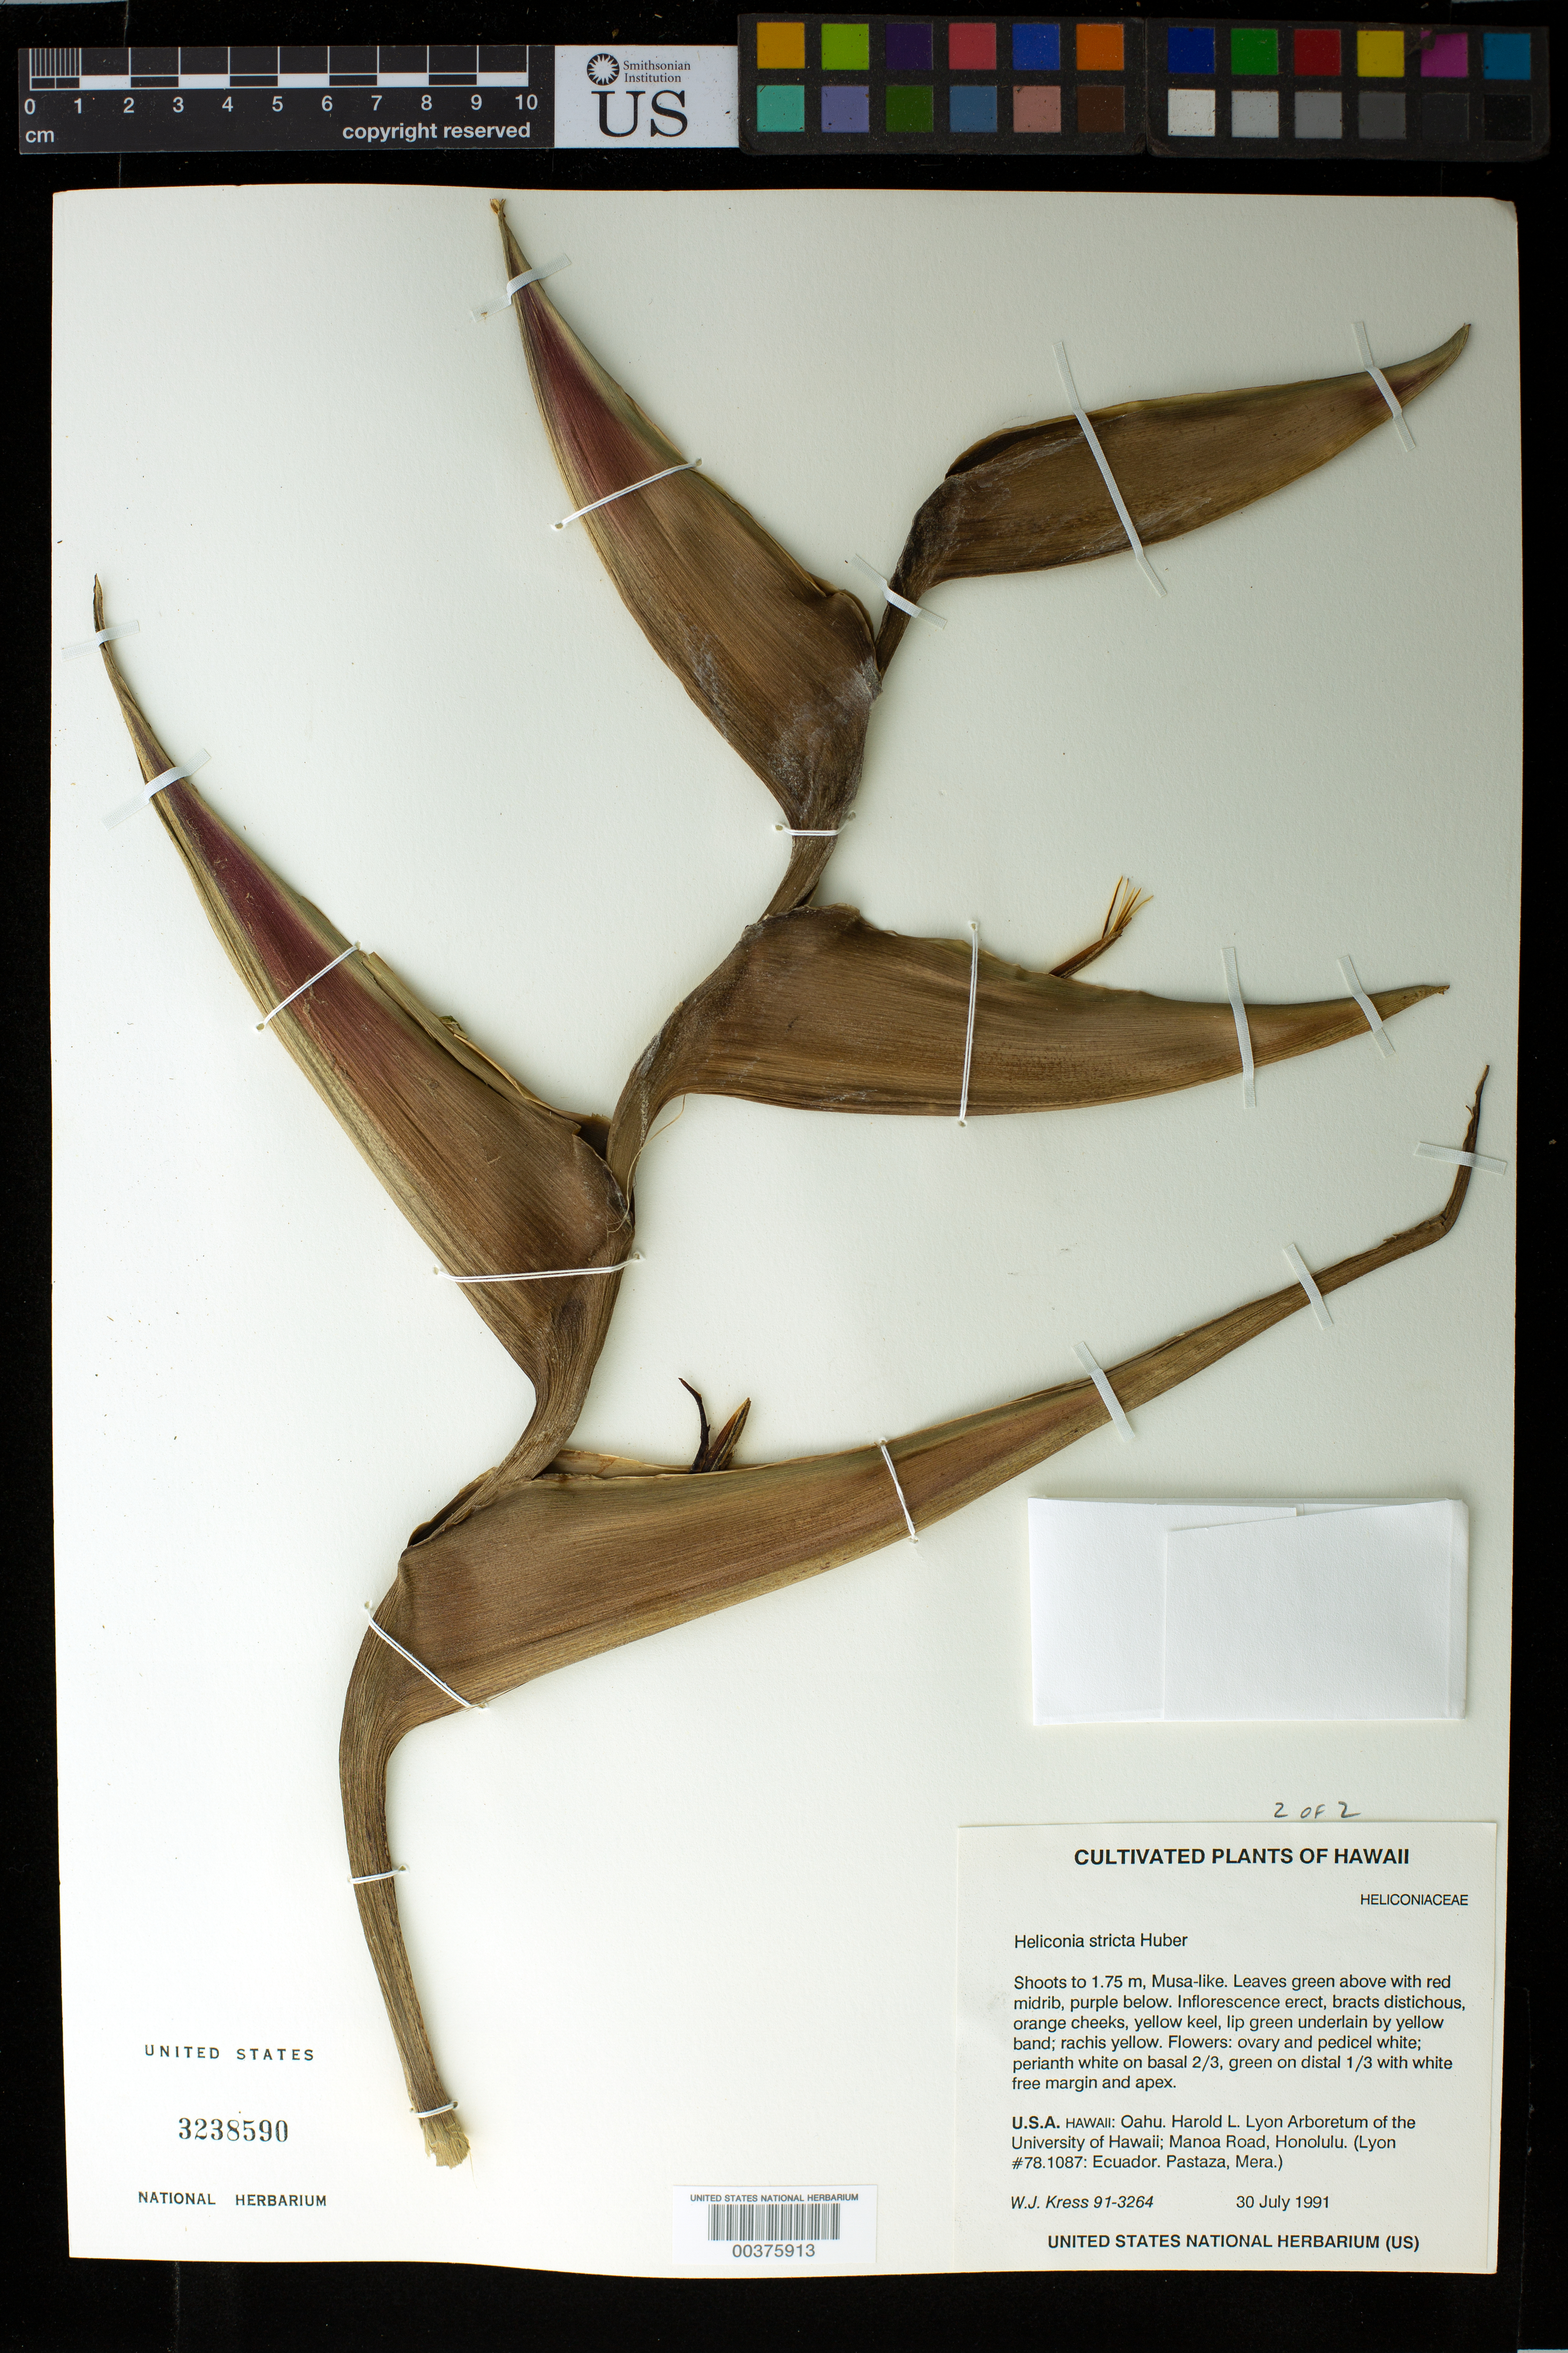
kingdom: Plantae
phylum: Tracheophyta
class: Liliopsida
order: Zingiberales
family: Heliconiaceae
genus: Heliconia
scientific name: Heliconia stricta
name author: Huber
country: Ecuador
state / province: Pastaza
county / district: Mera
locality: Mera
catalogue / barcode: US 3238590